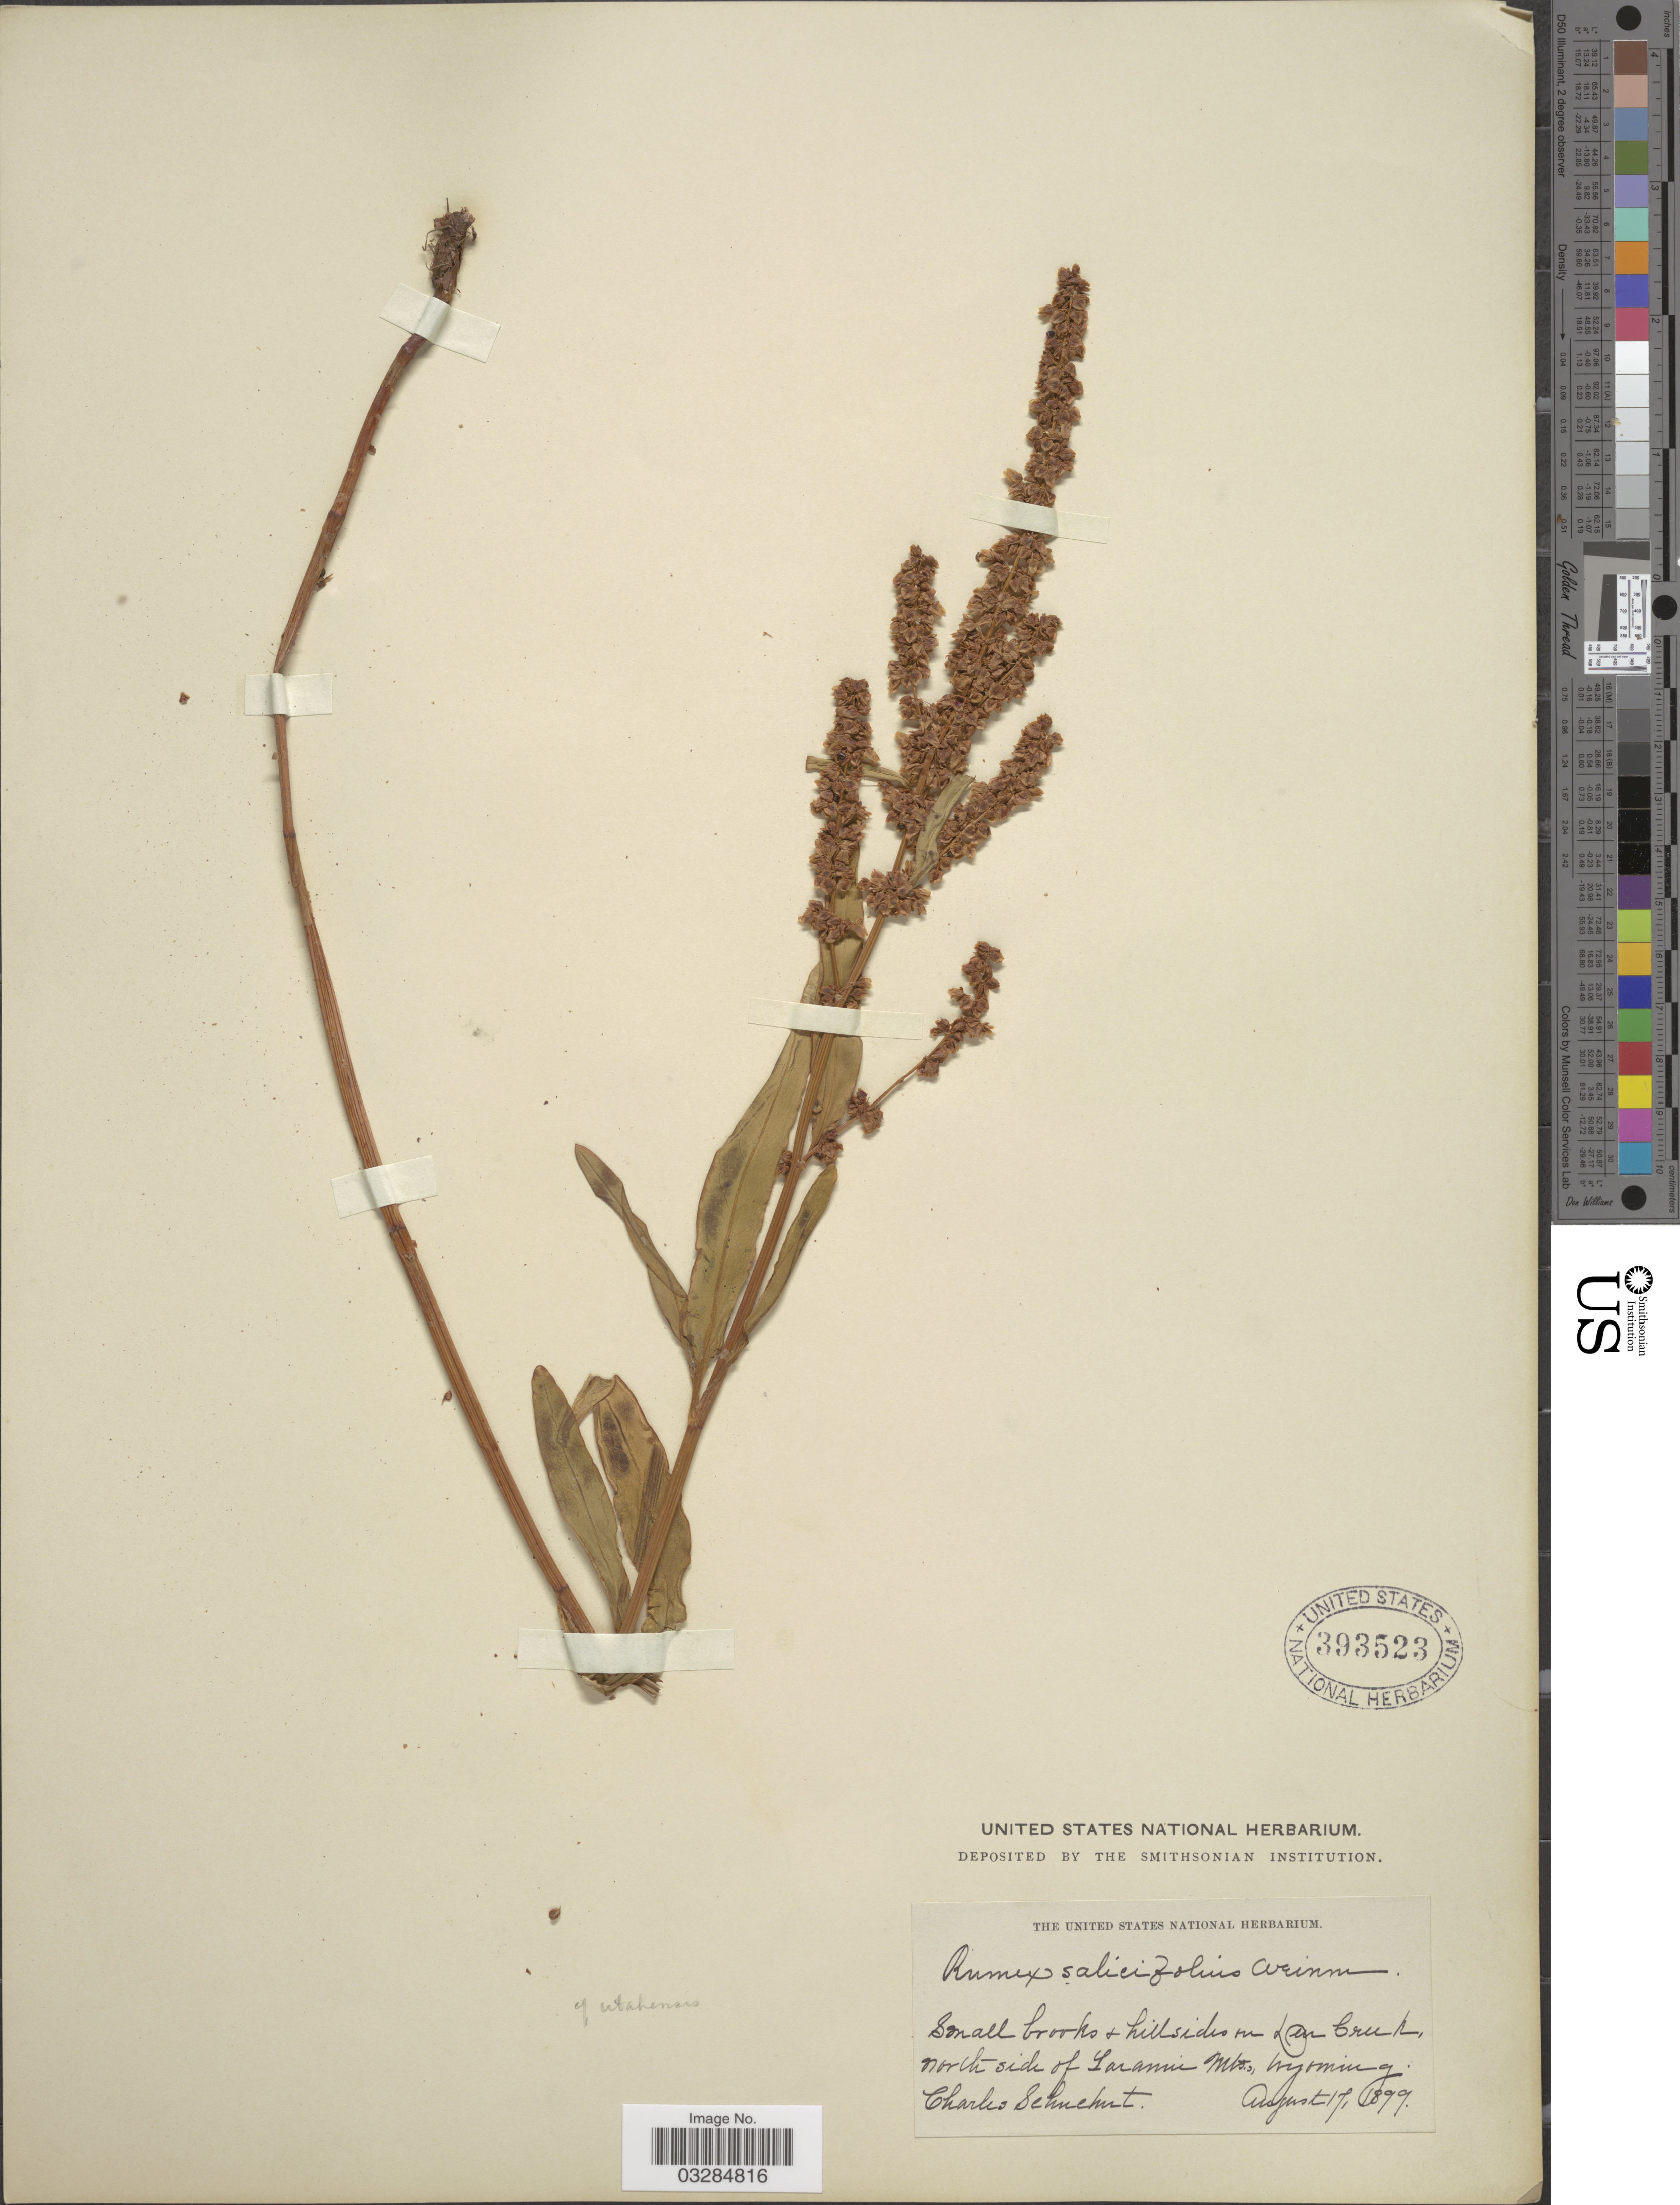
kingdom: Plantae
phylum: Tracheophyta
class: Magnoliopsida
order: Caryophyllales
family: Polygonaceae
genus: Rumex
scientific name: Rumex utahensis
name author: Rech. f.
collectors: C. Schuchert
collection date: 1899-08-17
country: United States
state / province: Wyoming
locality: Deer Creek, north side of Laramie Mts.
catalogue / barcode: US 393523